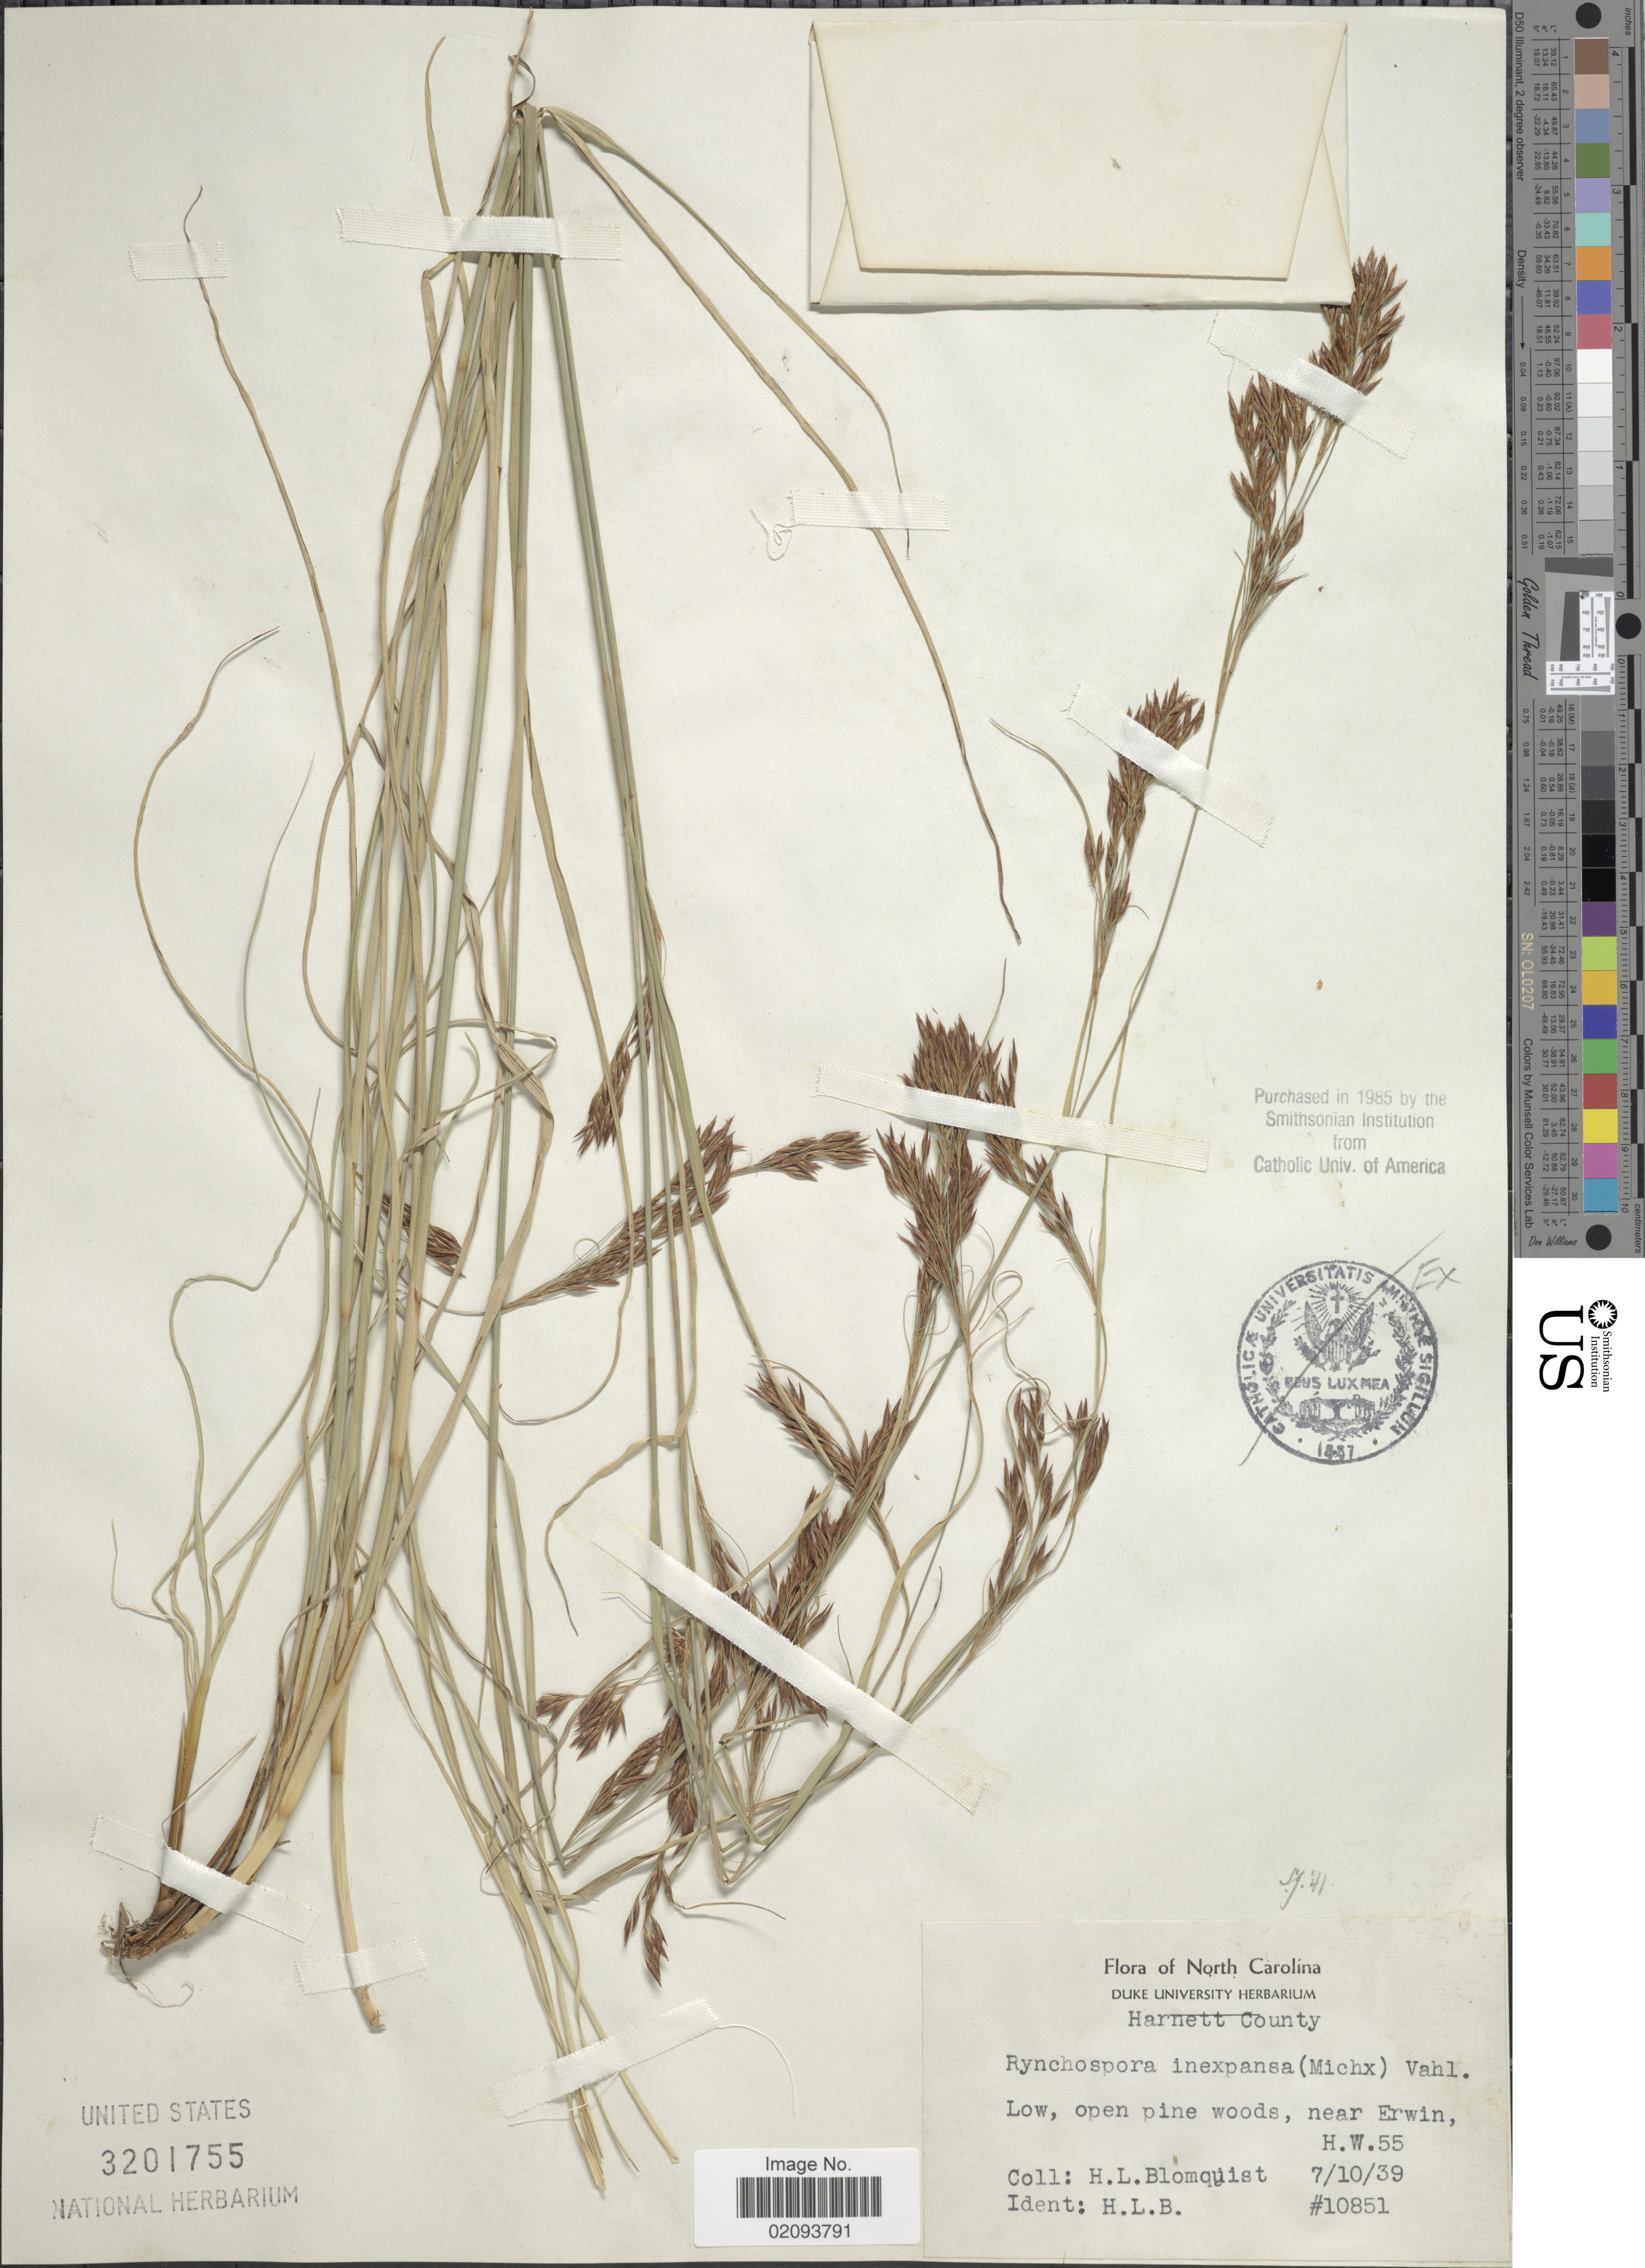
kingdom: Plantae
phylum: Tracheophyta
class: Liliopsida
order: Poales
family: Cyperaceae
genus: Rhynchospora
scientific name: Rhynchospora inexpansa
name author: (Michx.) Vahl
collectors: H. Blomquist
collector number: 10851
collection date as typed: Transcribed d/m/y: 10/7/39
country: United States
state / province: North Carolina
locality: Harnett County. Low, open pine woods, near Erwin, H.W. 55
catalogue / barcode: US 3201755